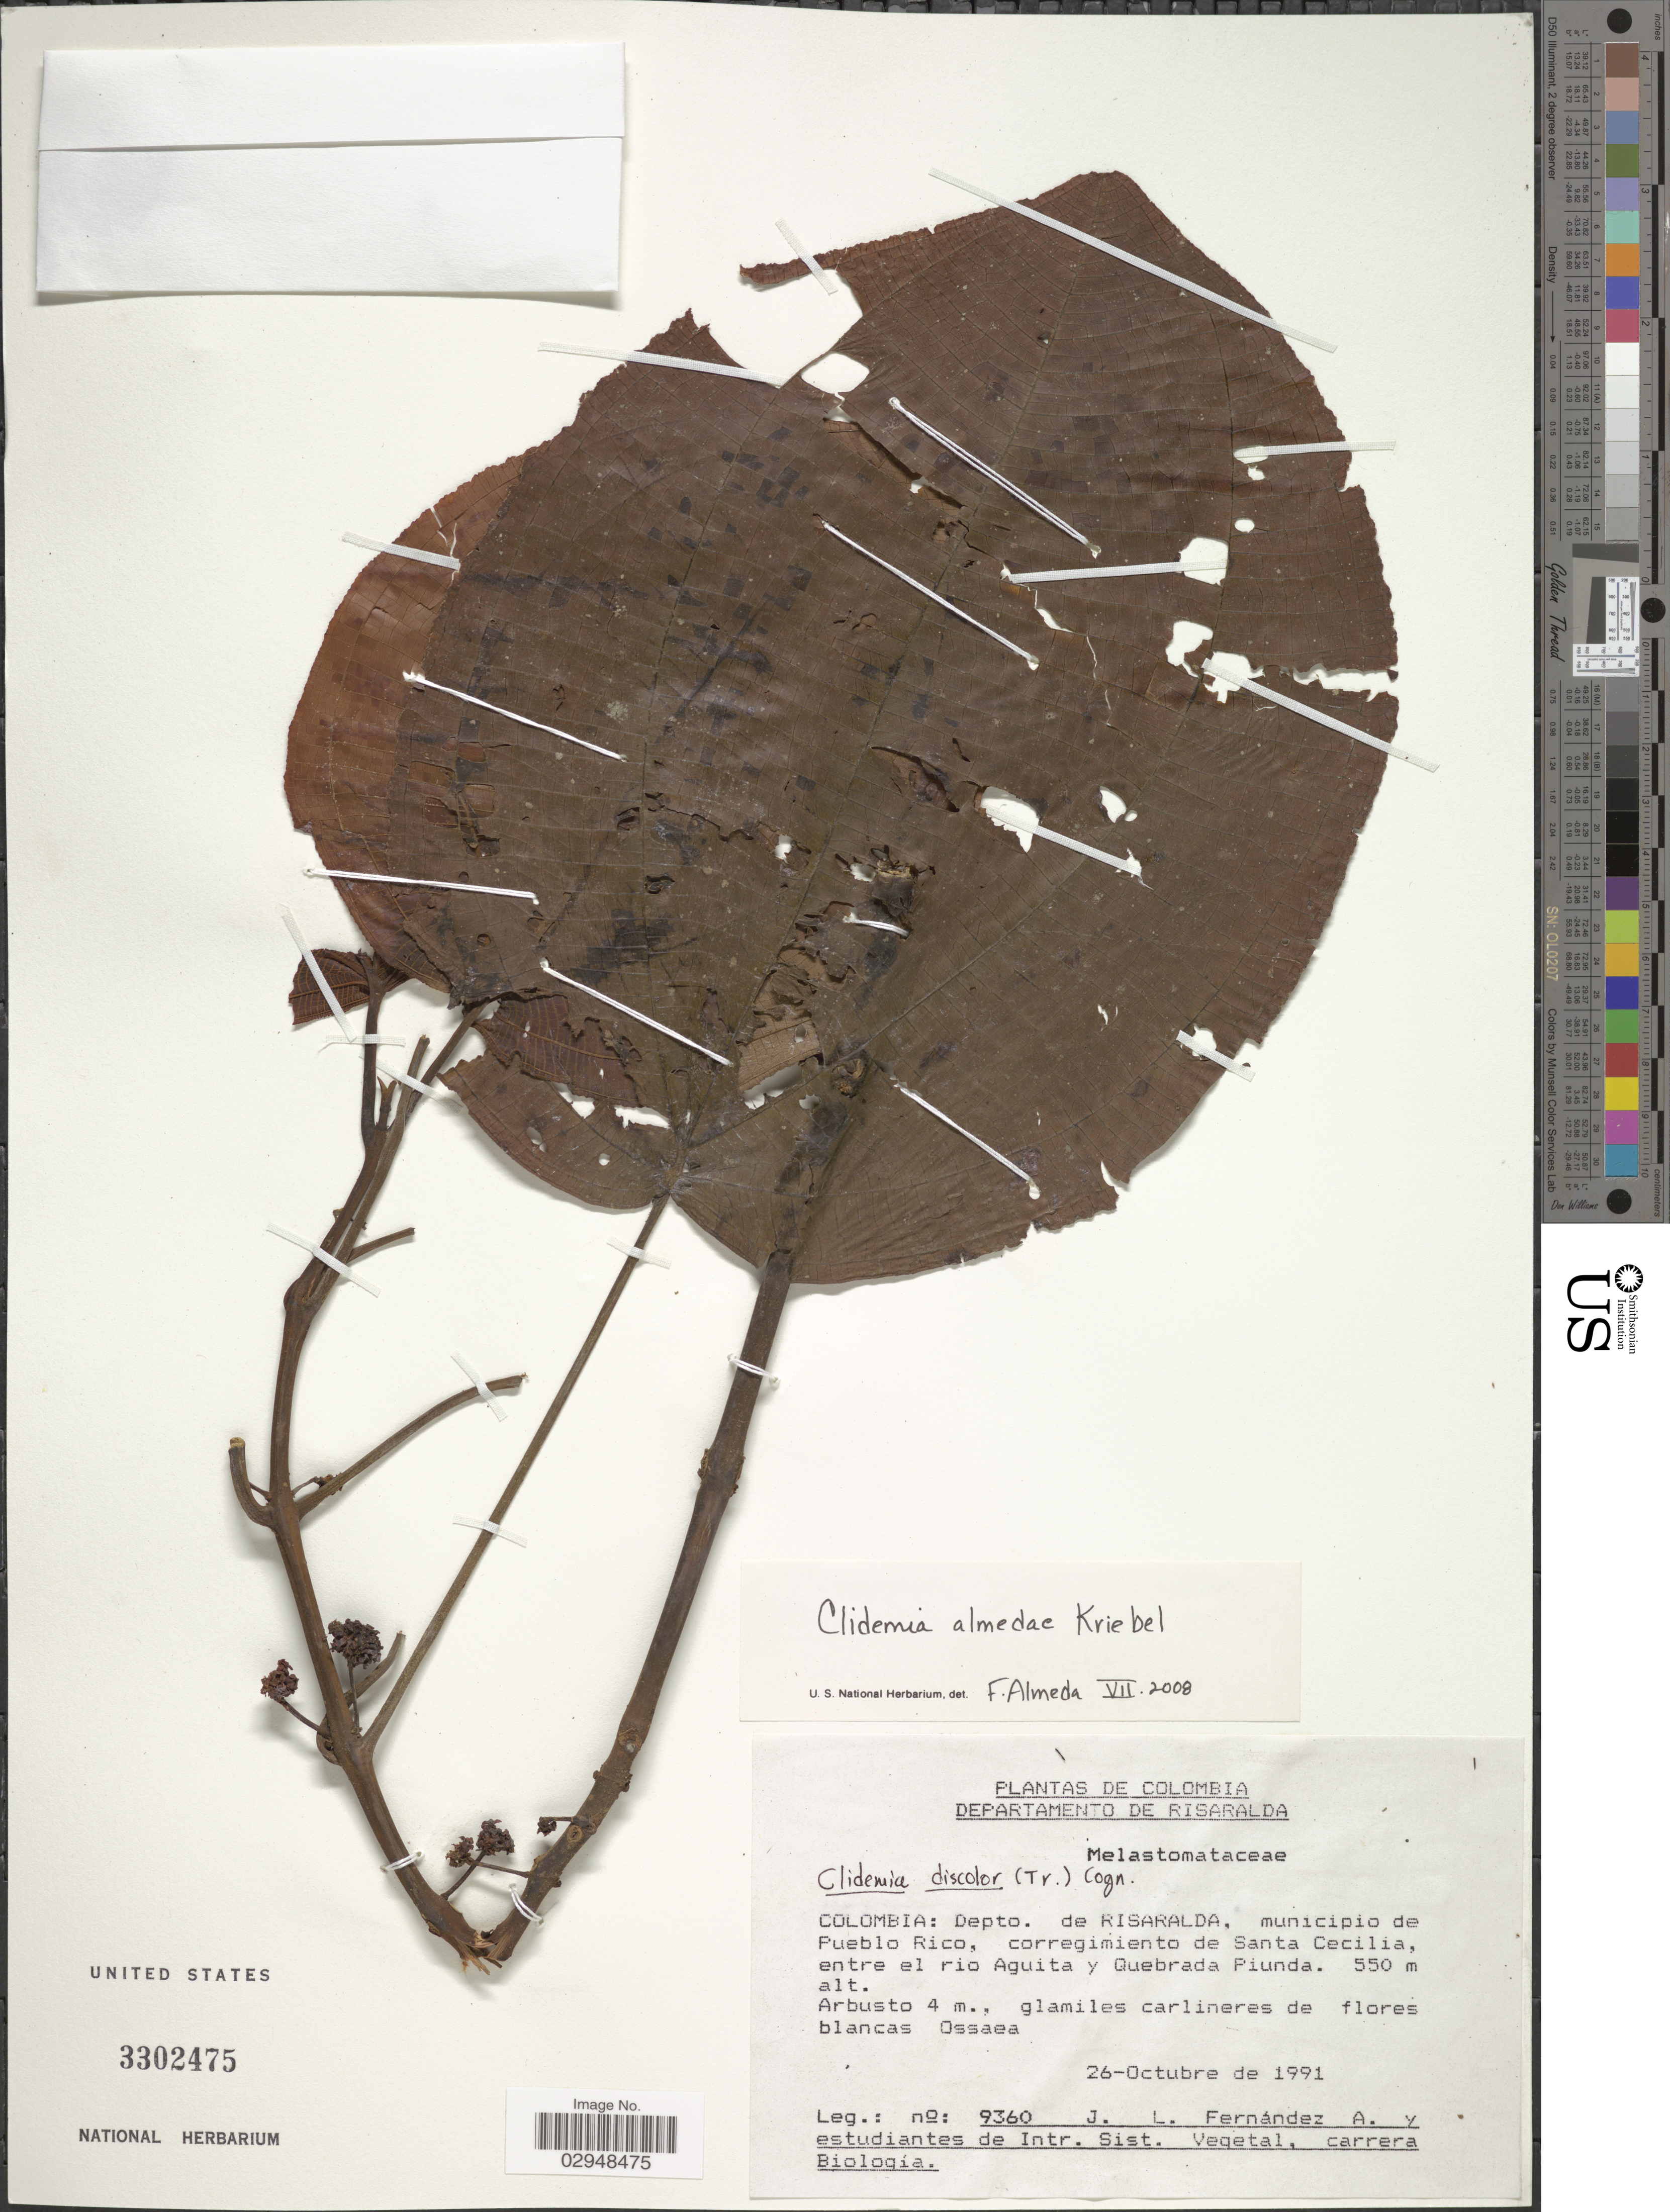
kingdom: Plantae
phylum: Tracheophyta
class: Magnoliopsida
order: Myrtales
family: Melastomataceae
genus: Clidemia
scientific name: Clidemia almedae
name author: Kriebel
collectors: J. Fernández & Estudiantes de Introducc. Sistem. Vegetal.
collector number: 9360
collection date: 1991-10-26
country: Colombia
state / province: Risaralda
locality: Depto. de Risaralda, municipio de Pueblo Rico, corregimiento de Santa Cecilia, entre el rio Aguita y Quebrada Piunda.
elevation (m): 550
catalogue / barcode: US 3302475